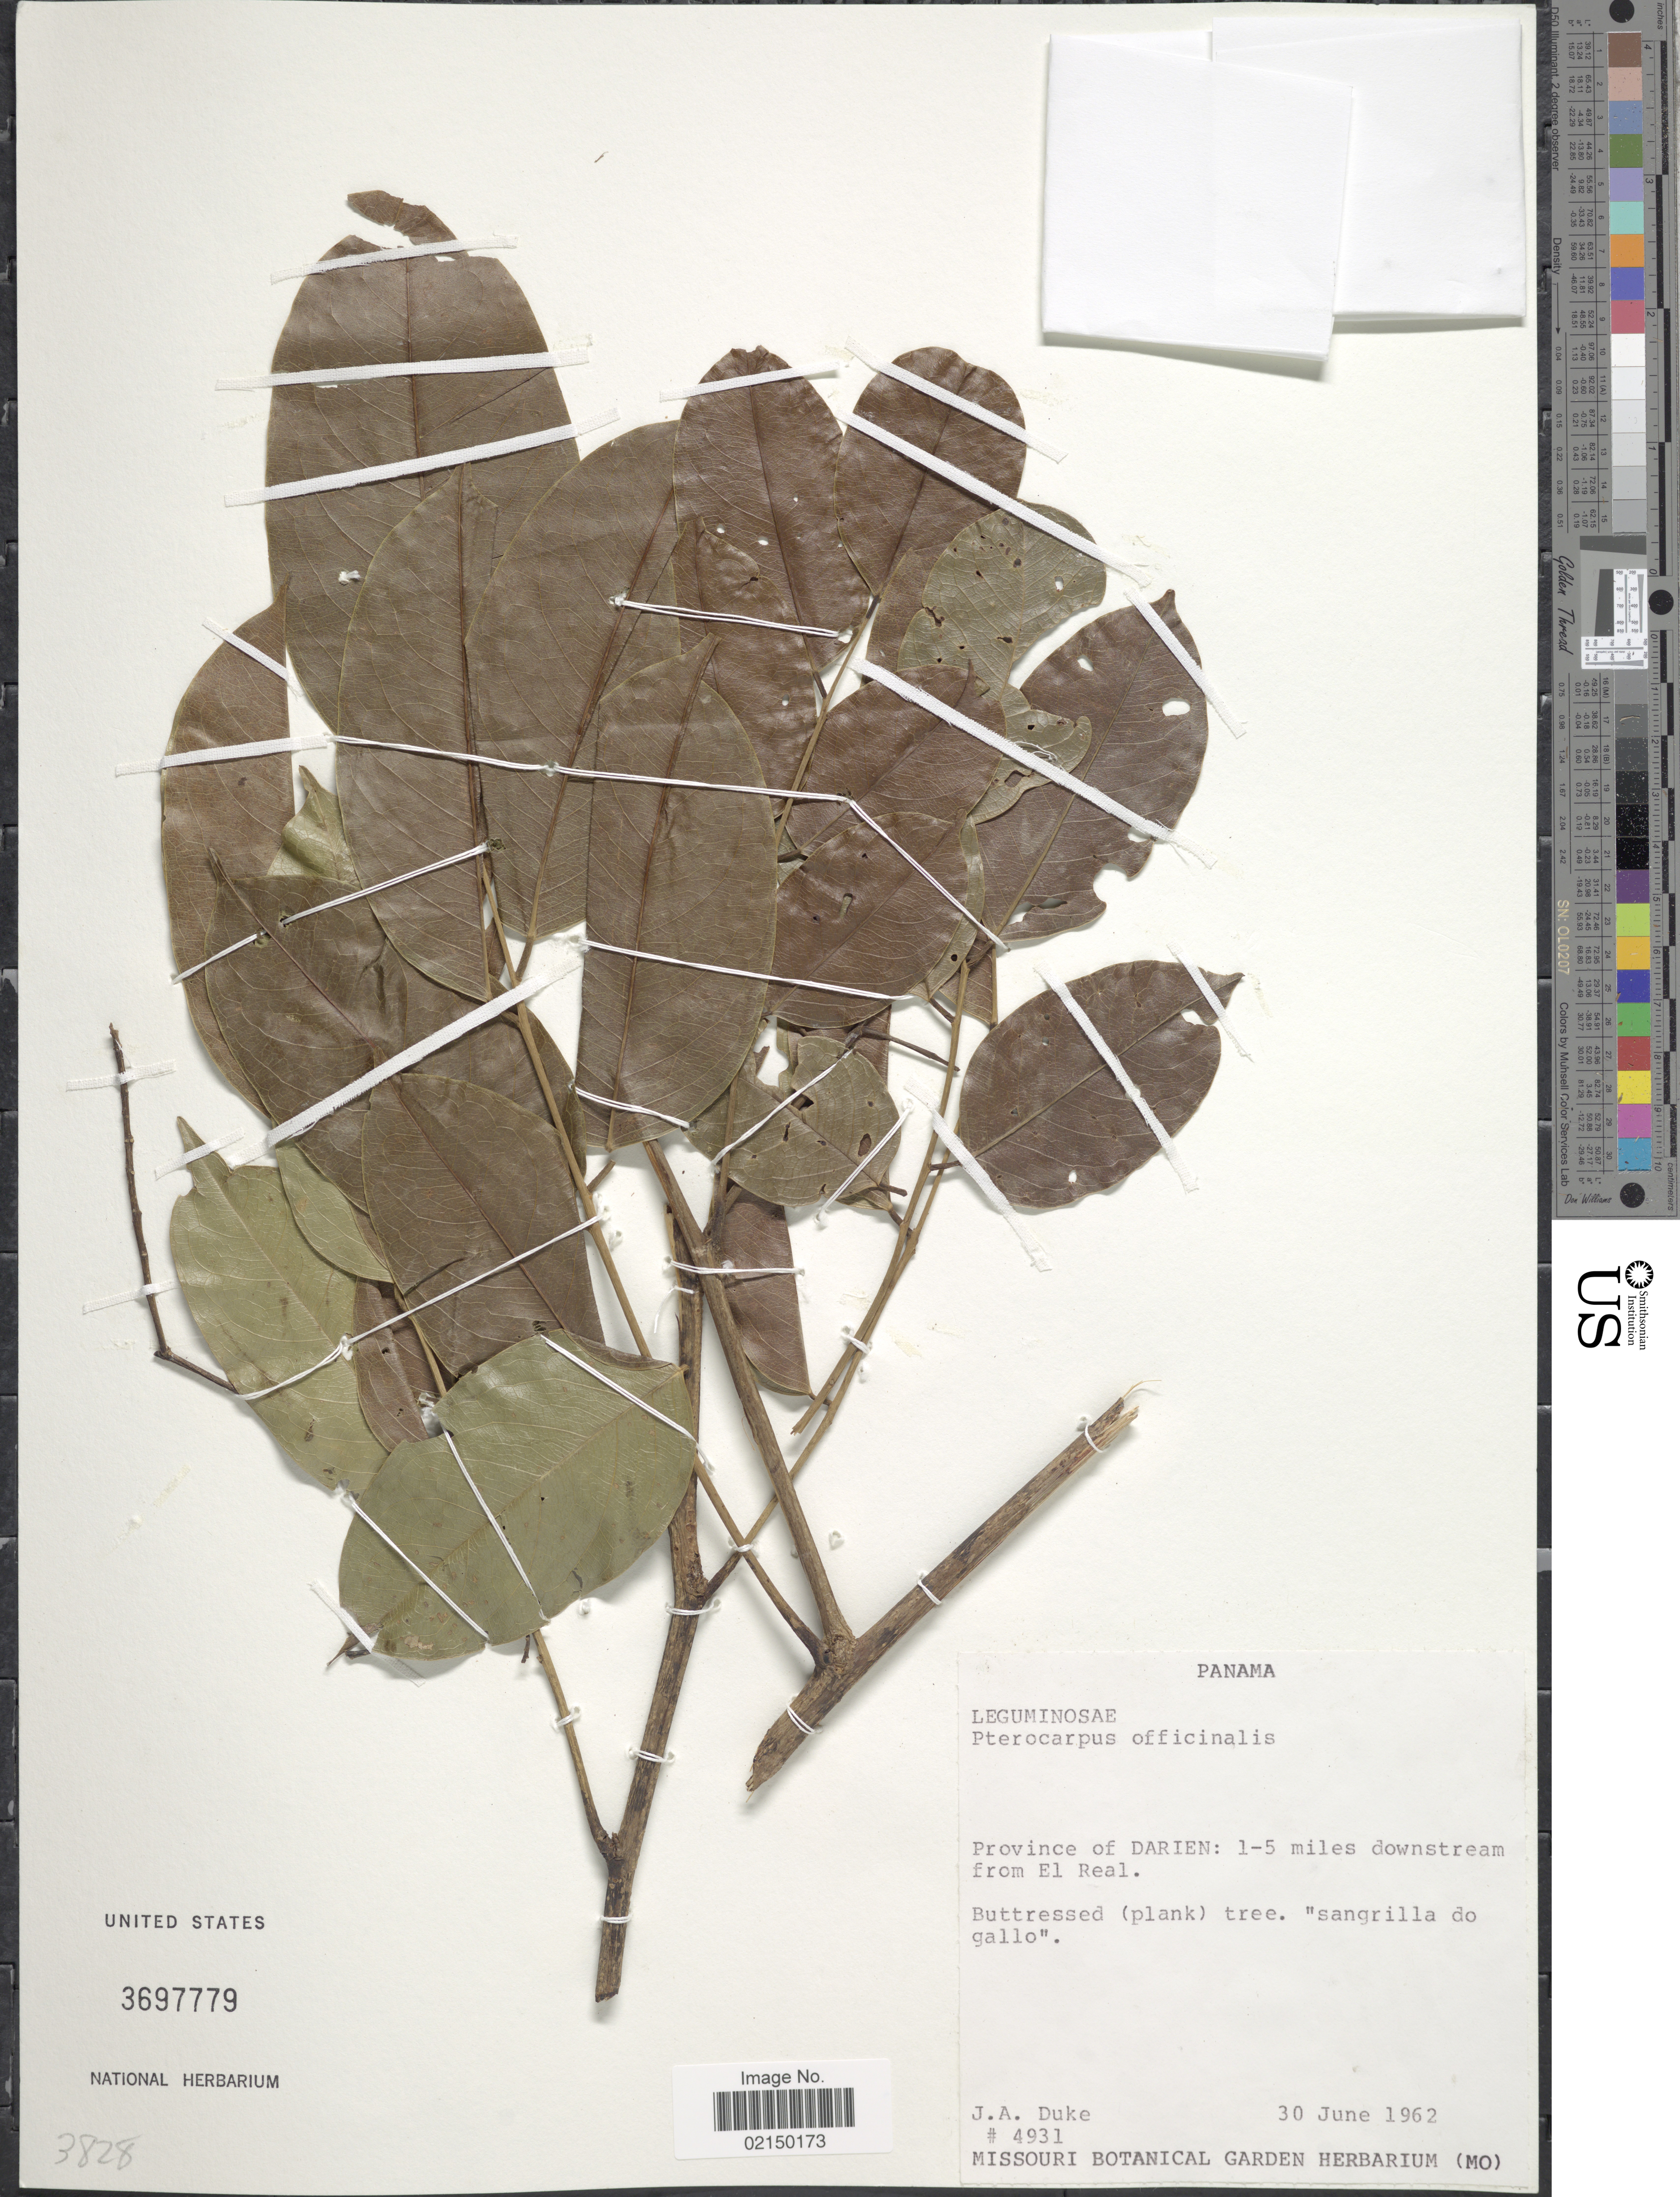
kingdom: Plantae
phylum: Tracheophyta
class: Magnoliopsida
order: Fabales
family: Fabaceae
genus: Pterocarpus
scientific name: Pterocarpus officinalis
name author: Jacq.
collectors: J. A. Duke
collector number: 4931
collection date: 1962-06-30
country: Panama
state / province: Darién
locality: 1-5 miles downstream from El Real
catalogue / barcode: US 3697779